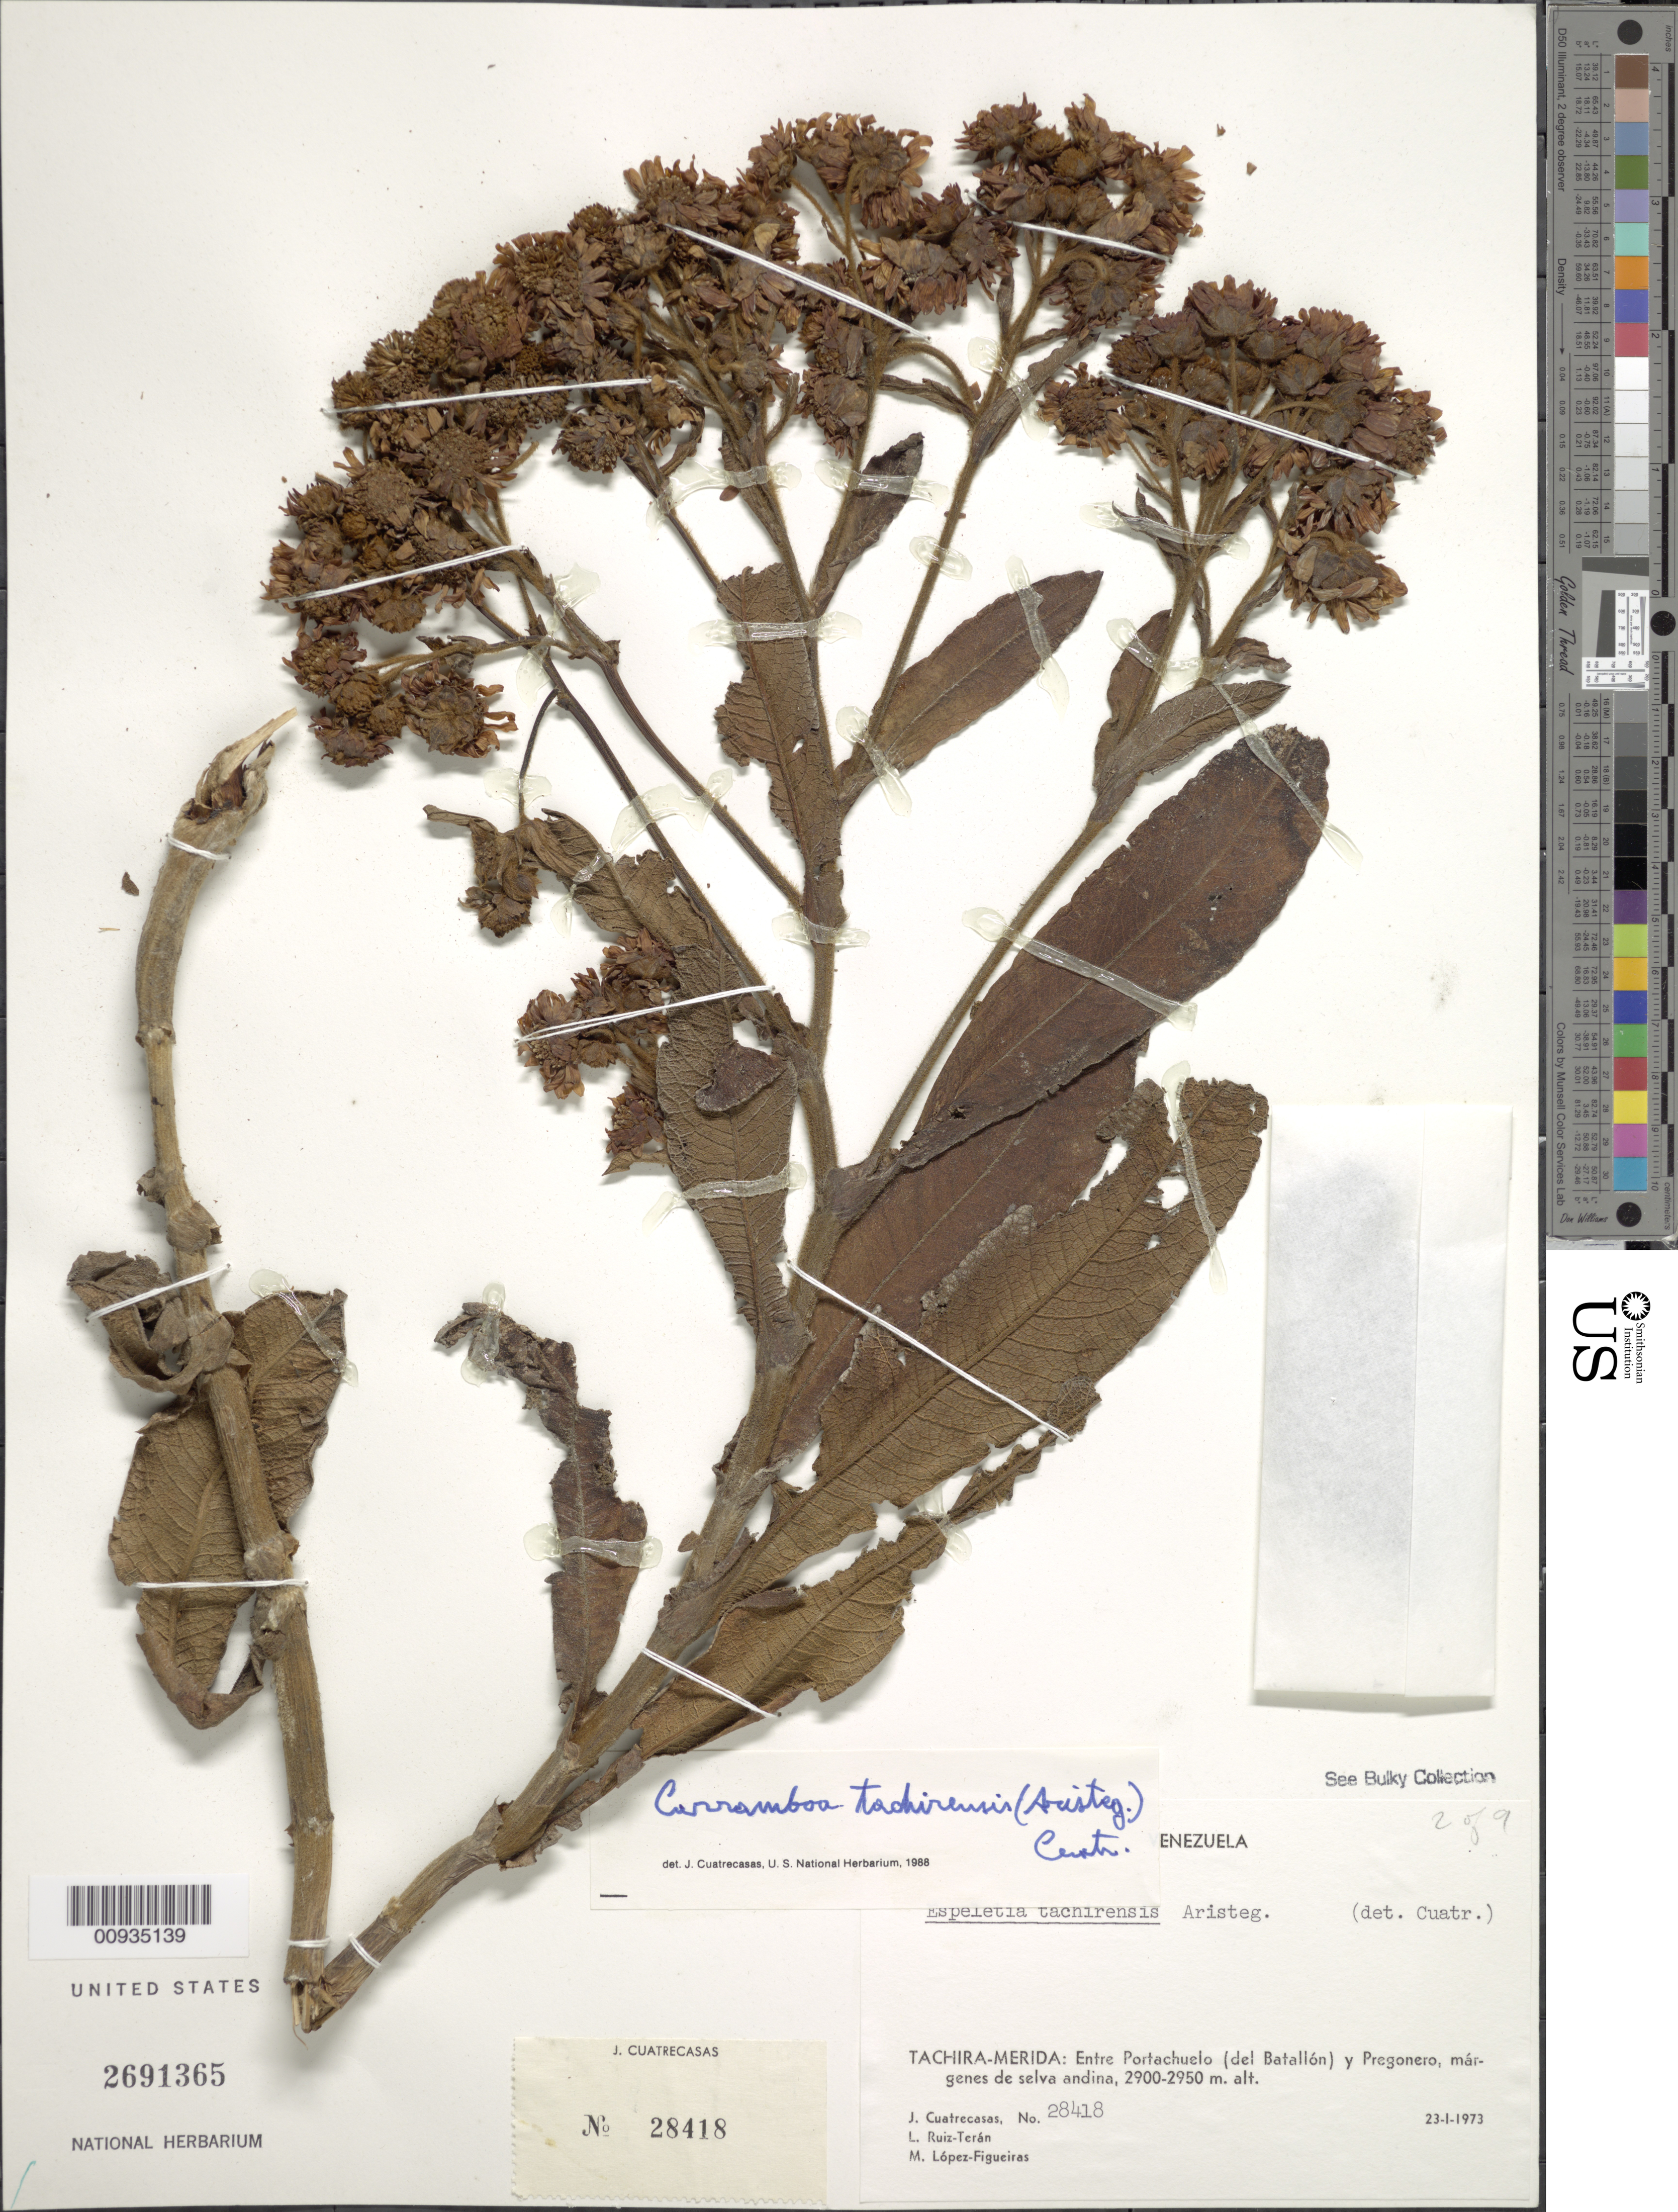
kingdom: Plantae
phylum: Tracheophyta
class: Magnoliopsida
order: Asterales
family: Asteraceae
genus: Carramboa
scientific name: Carramboa tachirensis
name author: (Aristeg.) Cuatrec.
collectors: J. Cuatrecasas, L. E. Ruíz-Terán & M. López Figueiras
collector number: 28418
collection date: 1973-01-23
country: Venezuela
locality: Tachira-Merida: Entre Portachuelo (del Batallon) y Pregonero, margenes de selva andina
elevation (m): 2900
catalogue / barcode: US 2691365